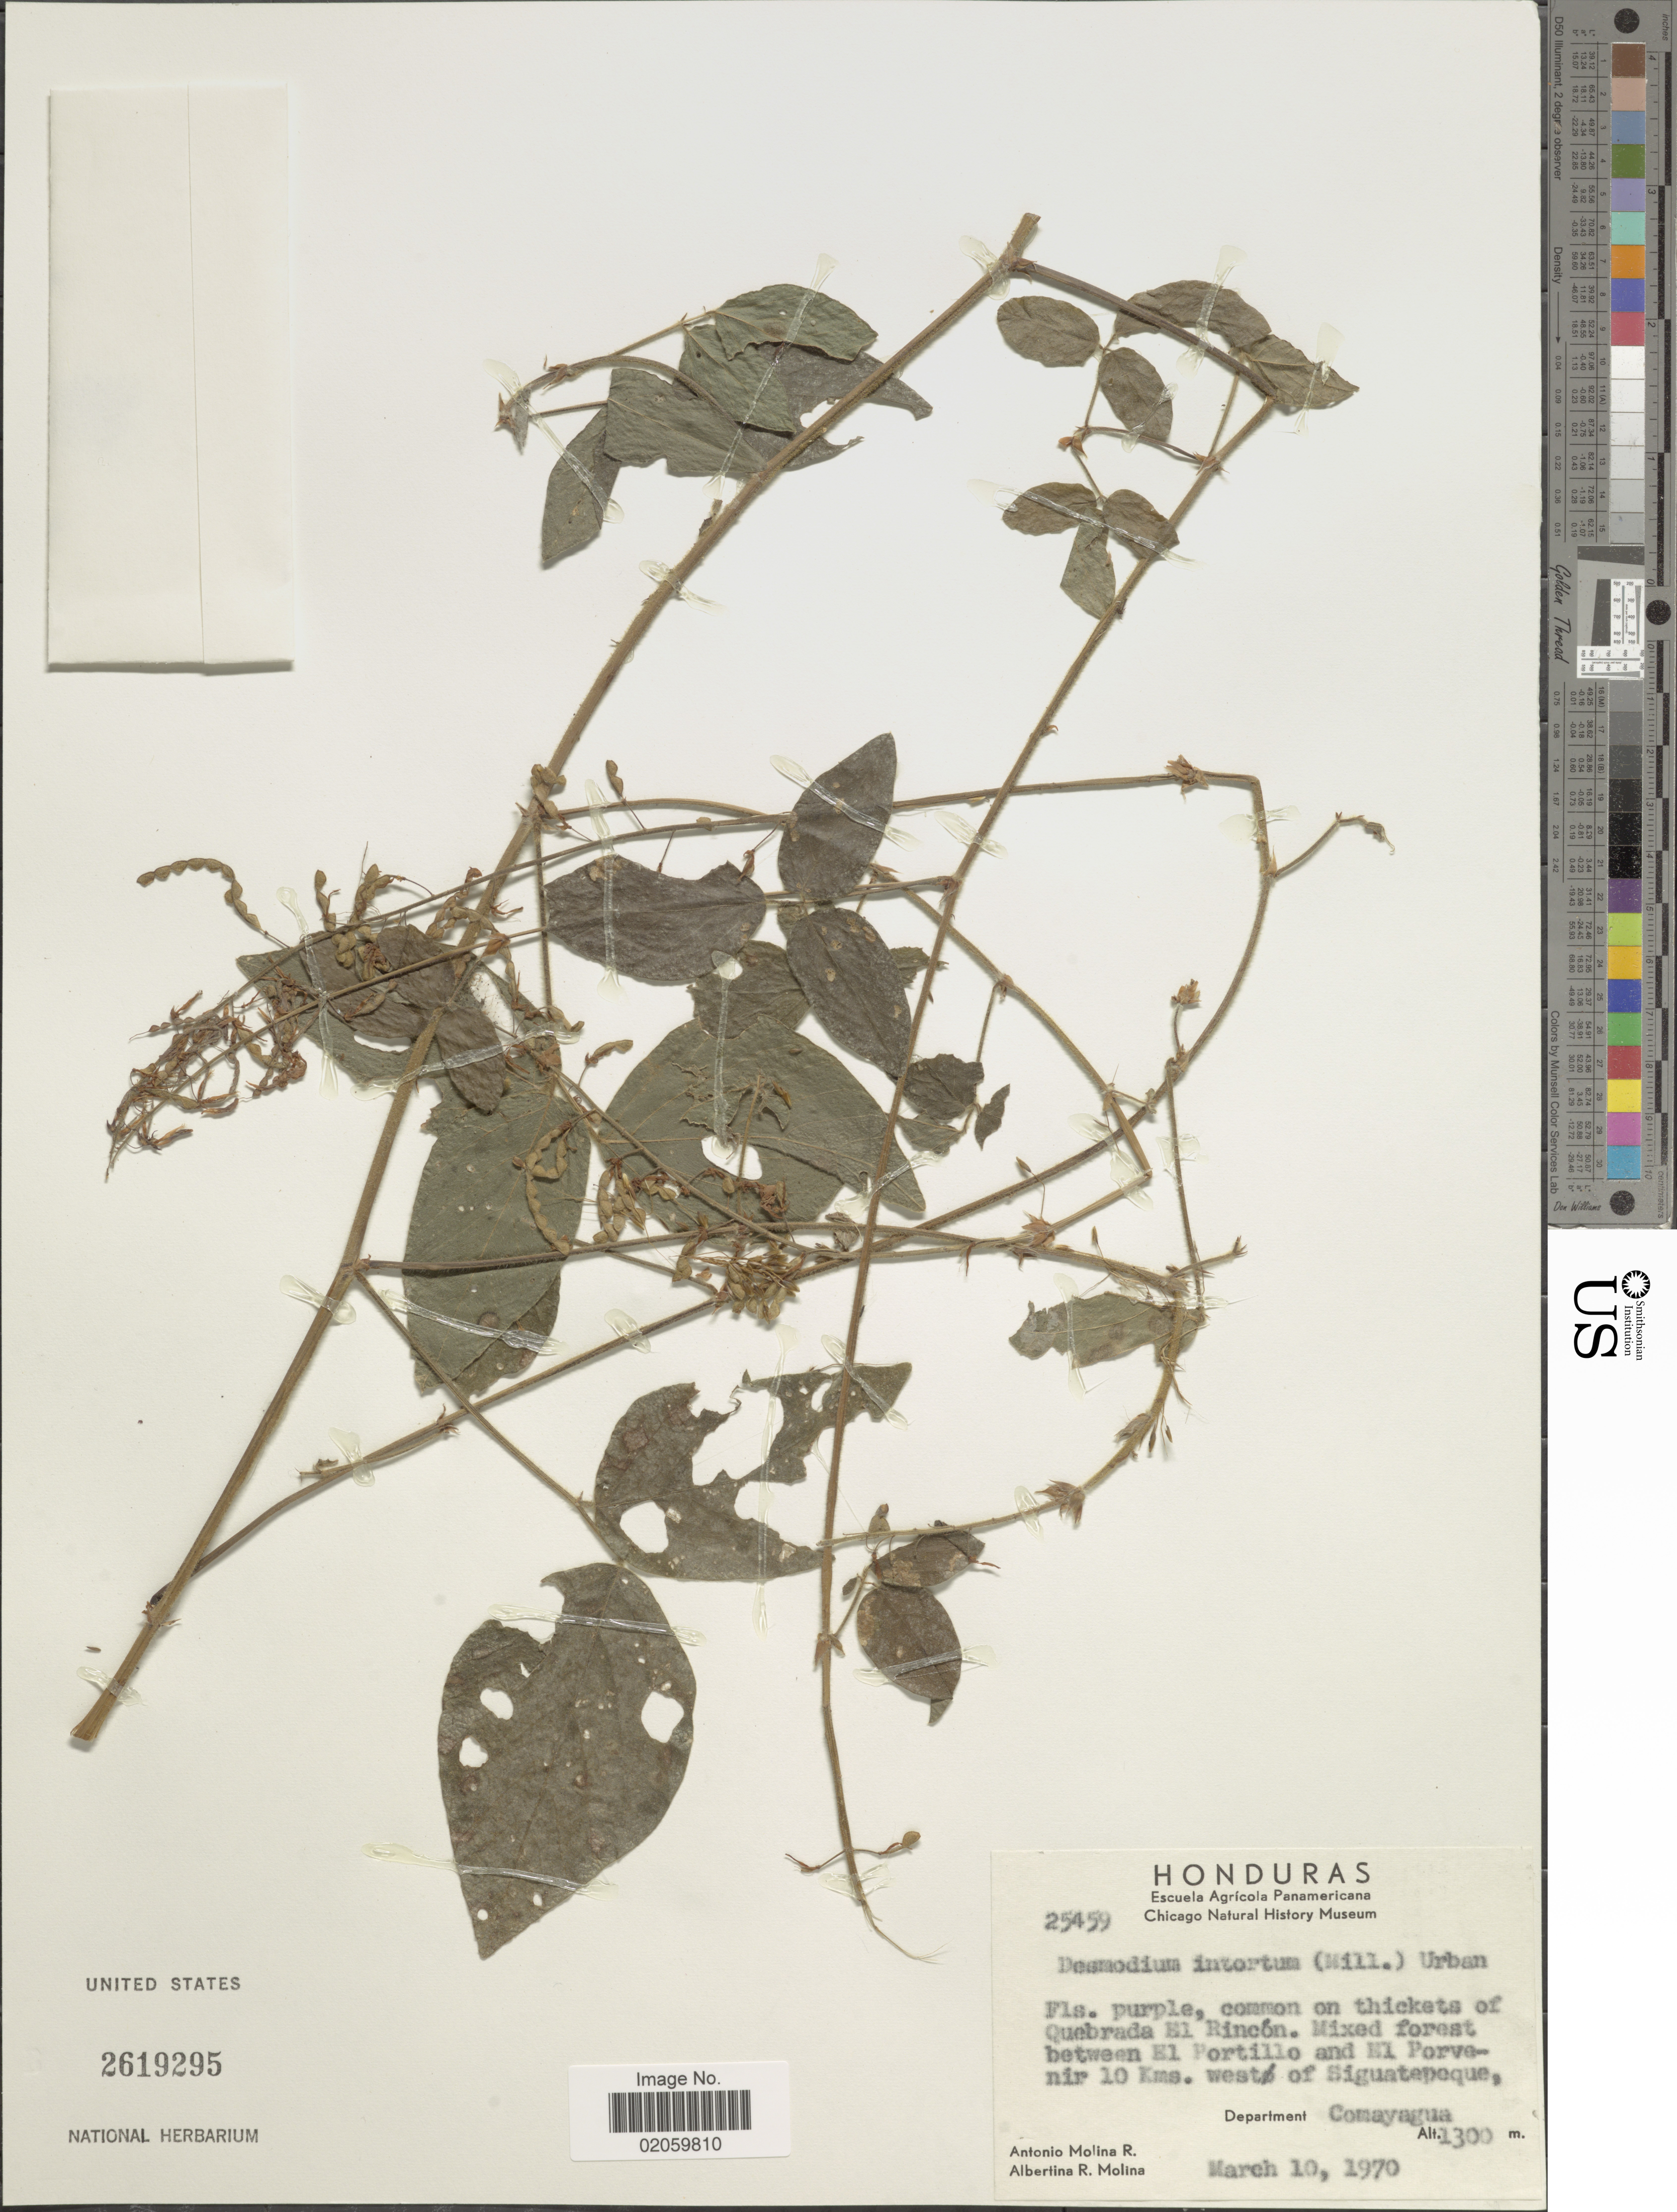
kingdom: Plantae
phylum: Tracheophyta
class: Magnoliopsida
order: Fabales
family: Fabaceae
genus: Desmodium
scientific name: Desmodium intortum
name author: (Mill.) Urb.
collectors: A. Molina R. & A. R. Molina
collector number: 25459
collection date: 1970-03-10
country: Honduras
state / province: Comayagua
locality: Quebrada El Rincon and El Porvanir 10 kms. west of Siguatepeque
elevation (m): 1300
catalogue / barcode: US 2619295